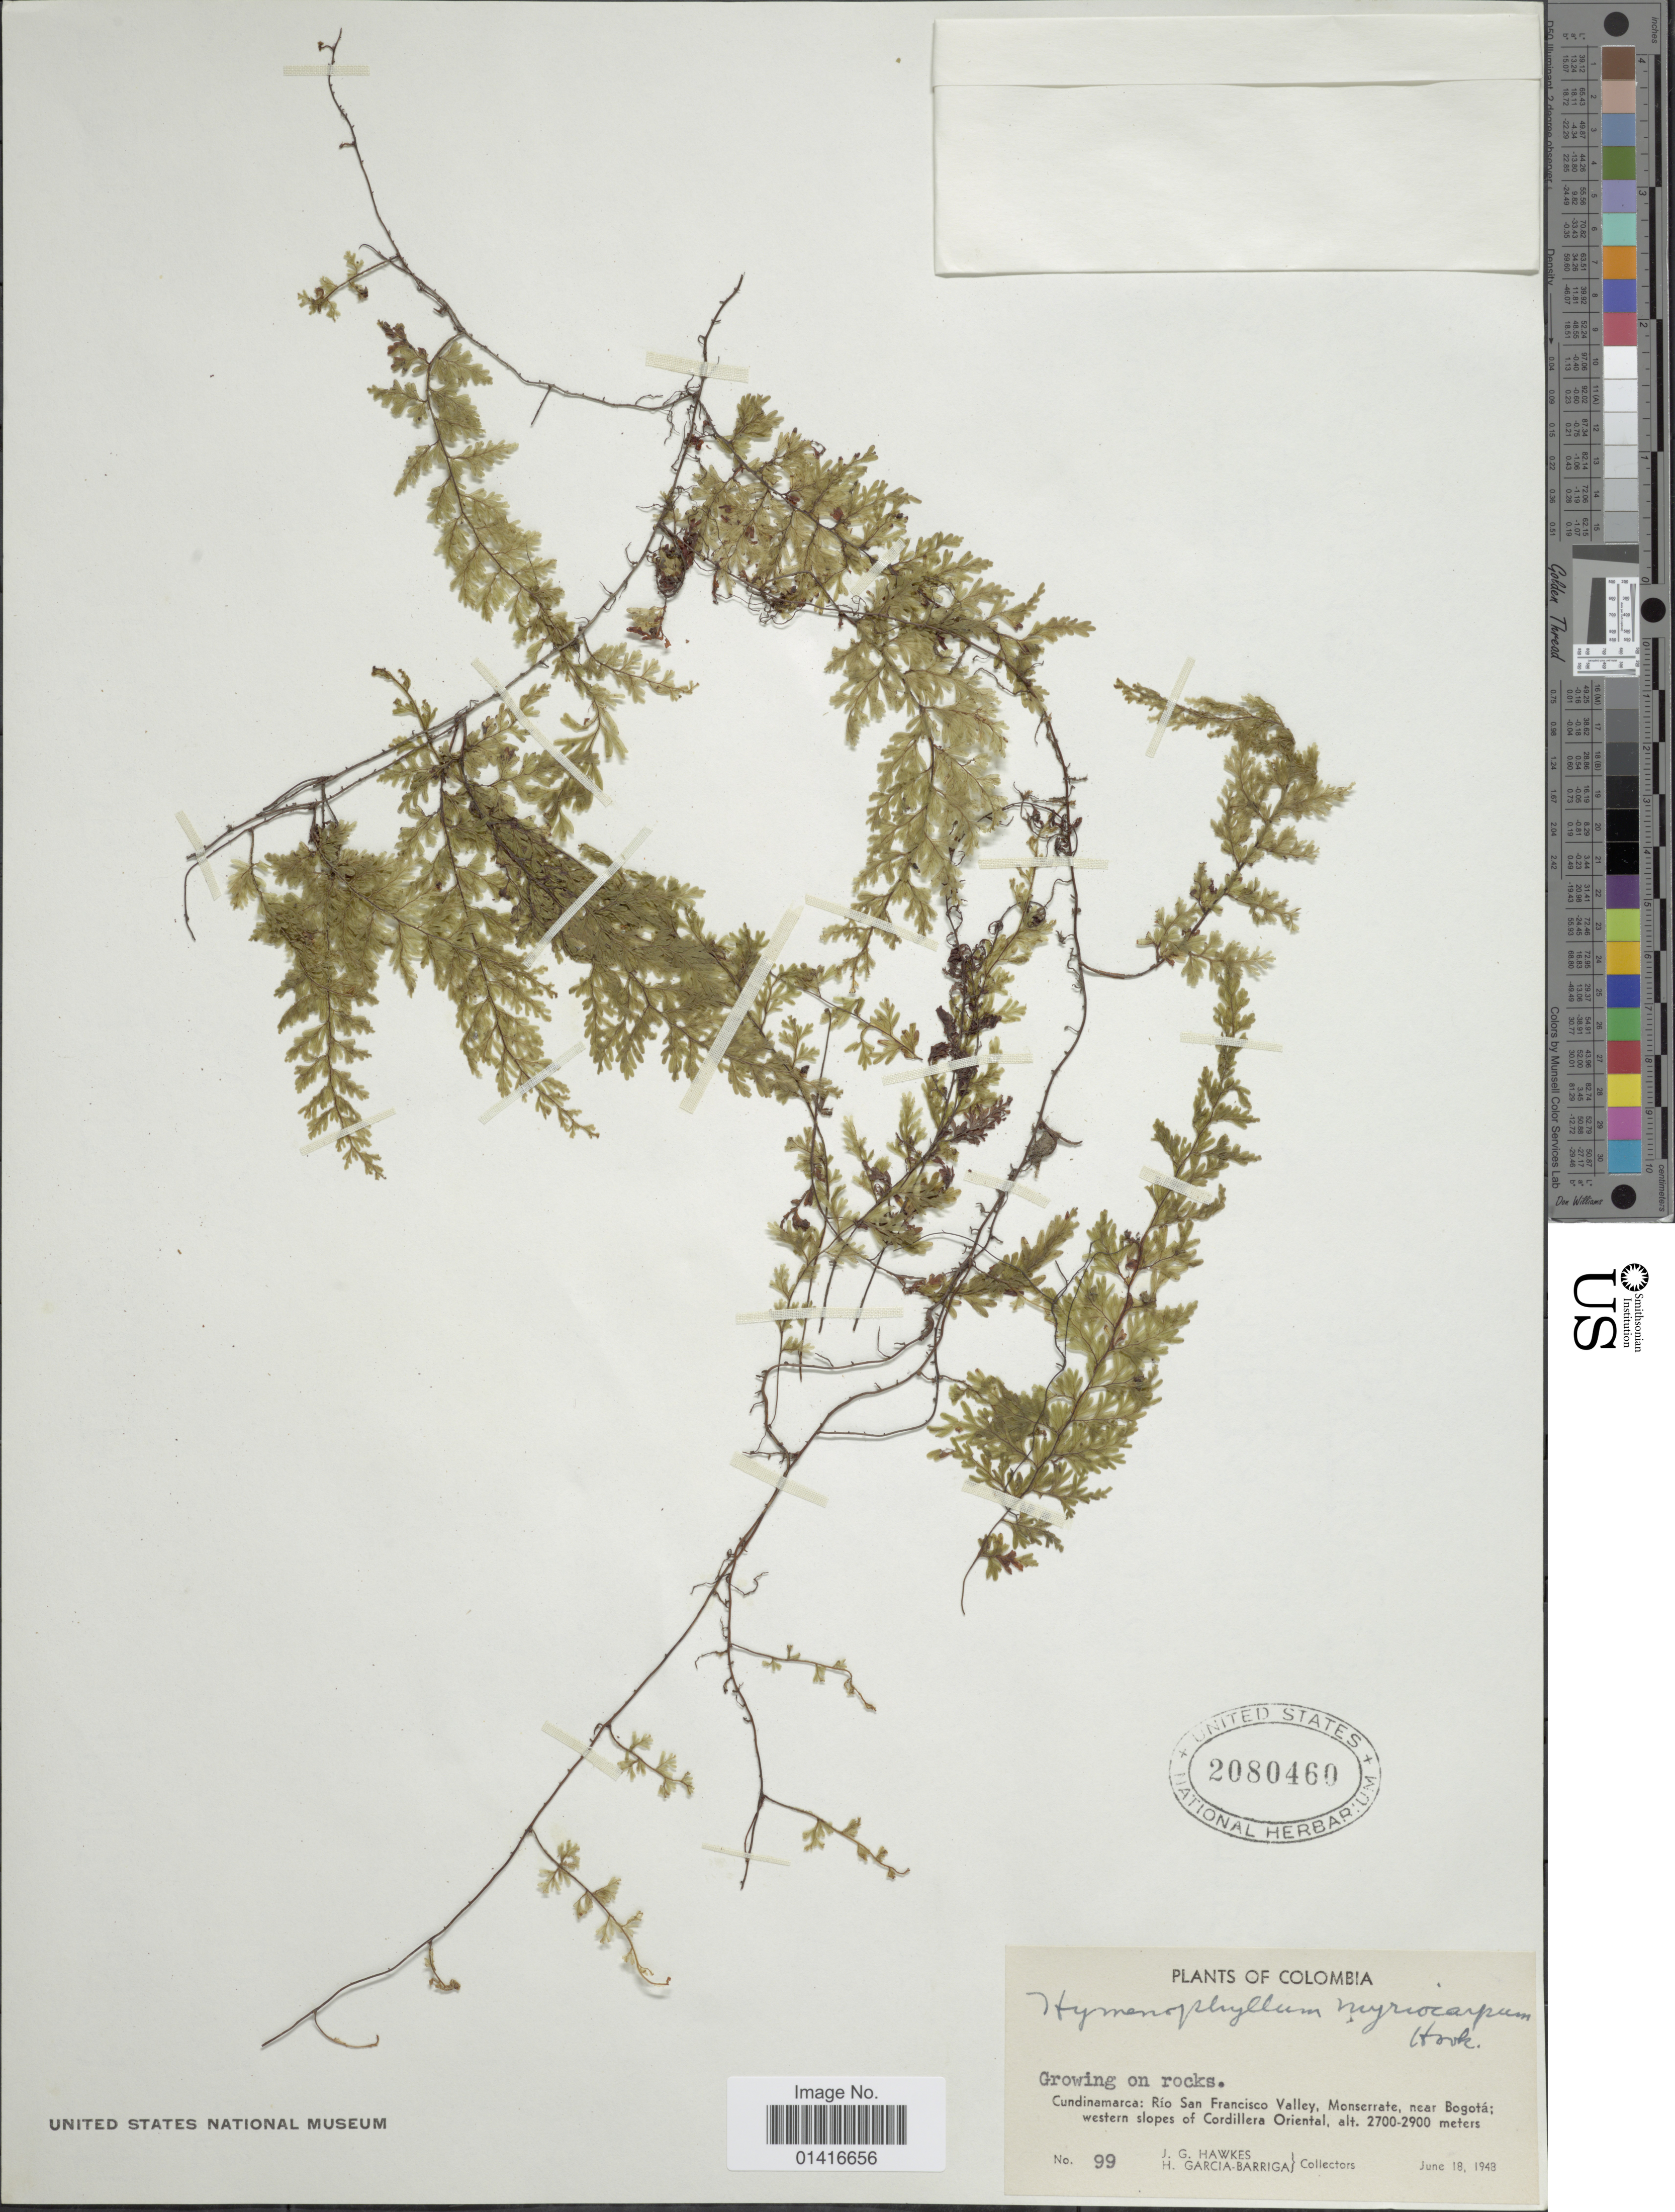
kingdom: Plantae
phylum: Tracheophyta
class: Polypodiopsida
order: Hymenophyllales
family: Hymenophyllaceae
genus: Hymenophyllum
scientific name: Hymenophyllum myriocarpum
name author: Hook.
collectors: J. Hawkes & H. García Barriga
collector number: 99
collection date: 1948-06-18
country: Colombia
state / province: Cundinamarca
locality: Growing on rocks. Río San Francisco valley. Monserrate, near Bogotá; western slopes of Cordillera Oriental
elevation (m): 2700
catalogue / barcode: US 2080460